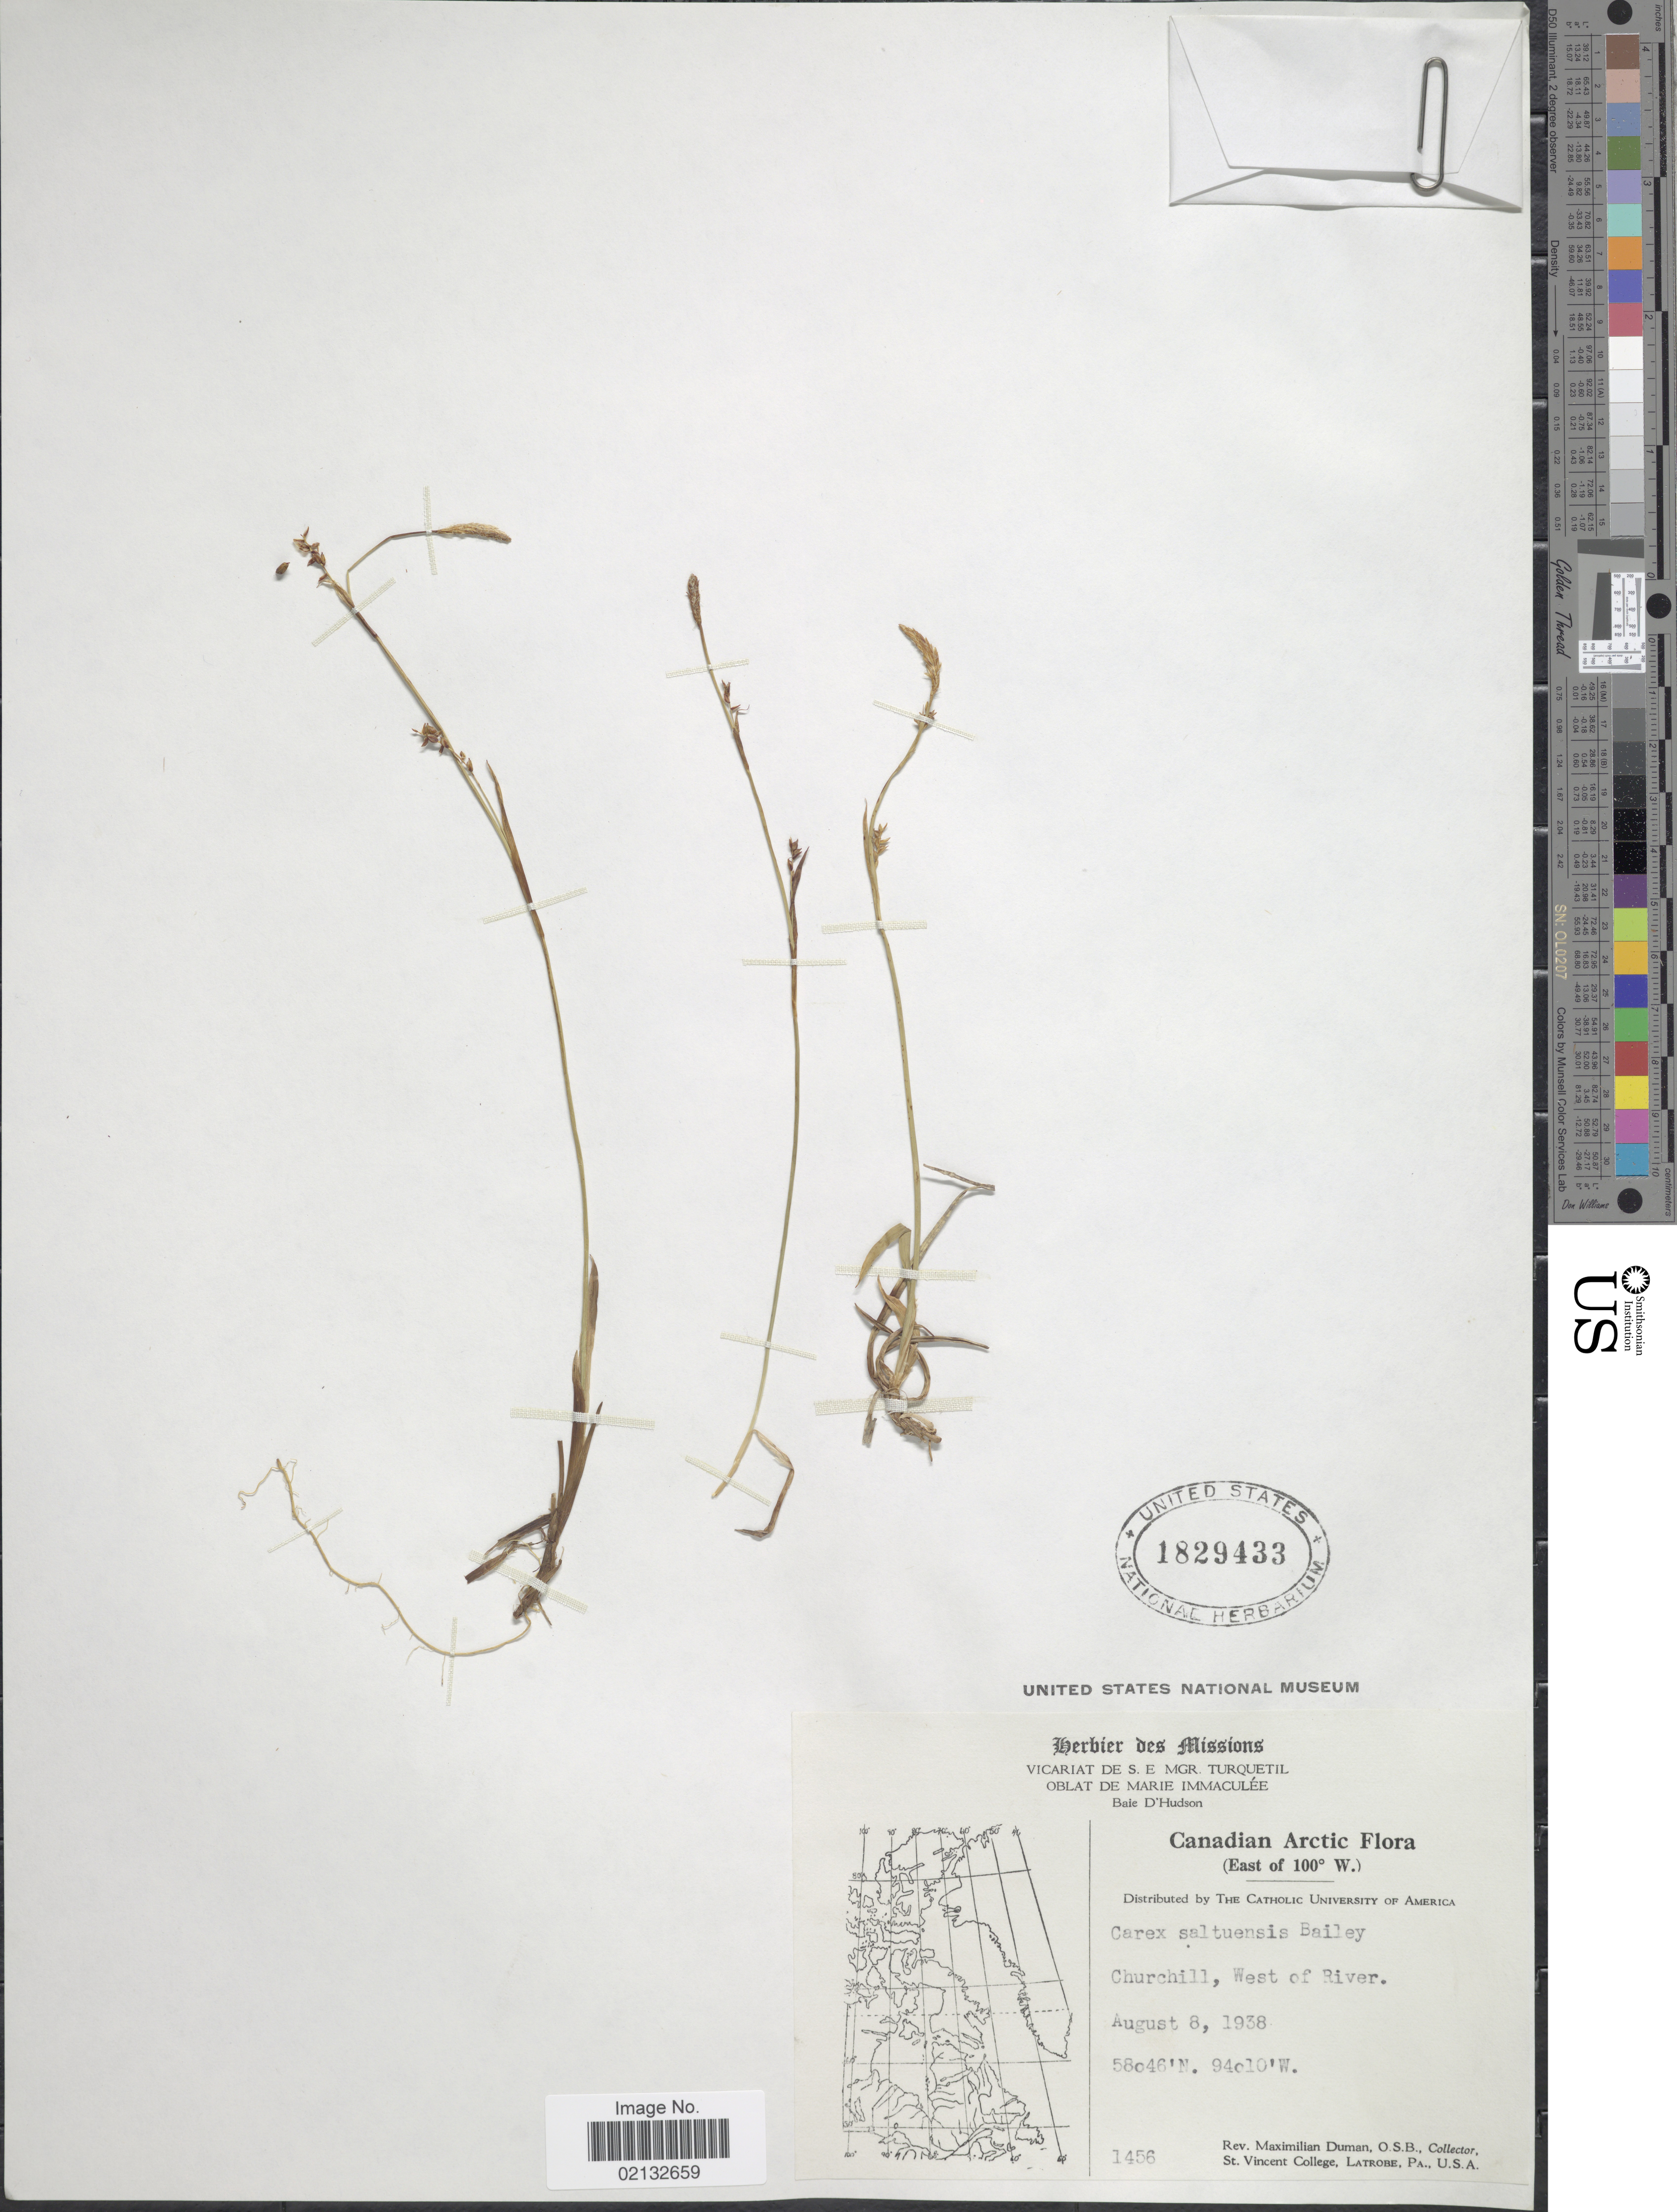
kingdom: Plantae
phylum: Tracheophyta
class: Liliopsida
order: Poales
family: Cyperaceae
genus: Carex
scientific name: Carex vaginata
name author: Tausch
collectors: M. Duman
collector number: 1456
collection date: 1938-08-08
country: Canada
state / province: Manitoba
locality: Canadian Arctic (East of 100º W.) Churchill, West of River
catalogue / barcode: US 1829433